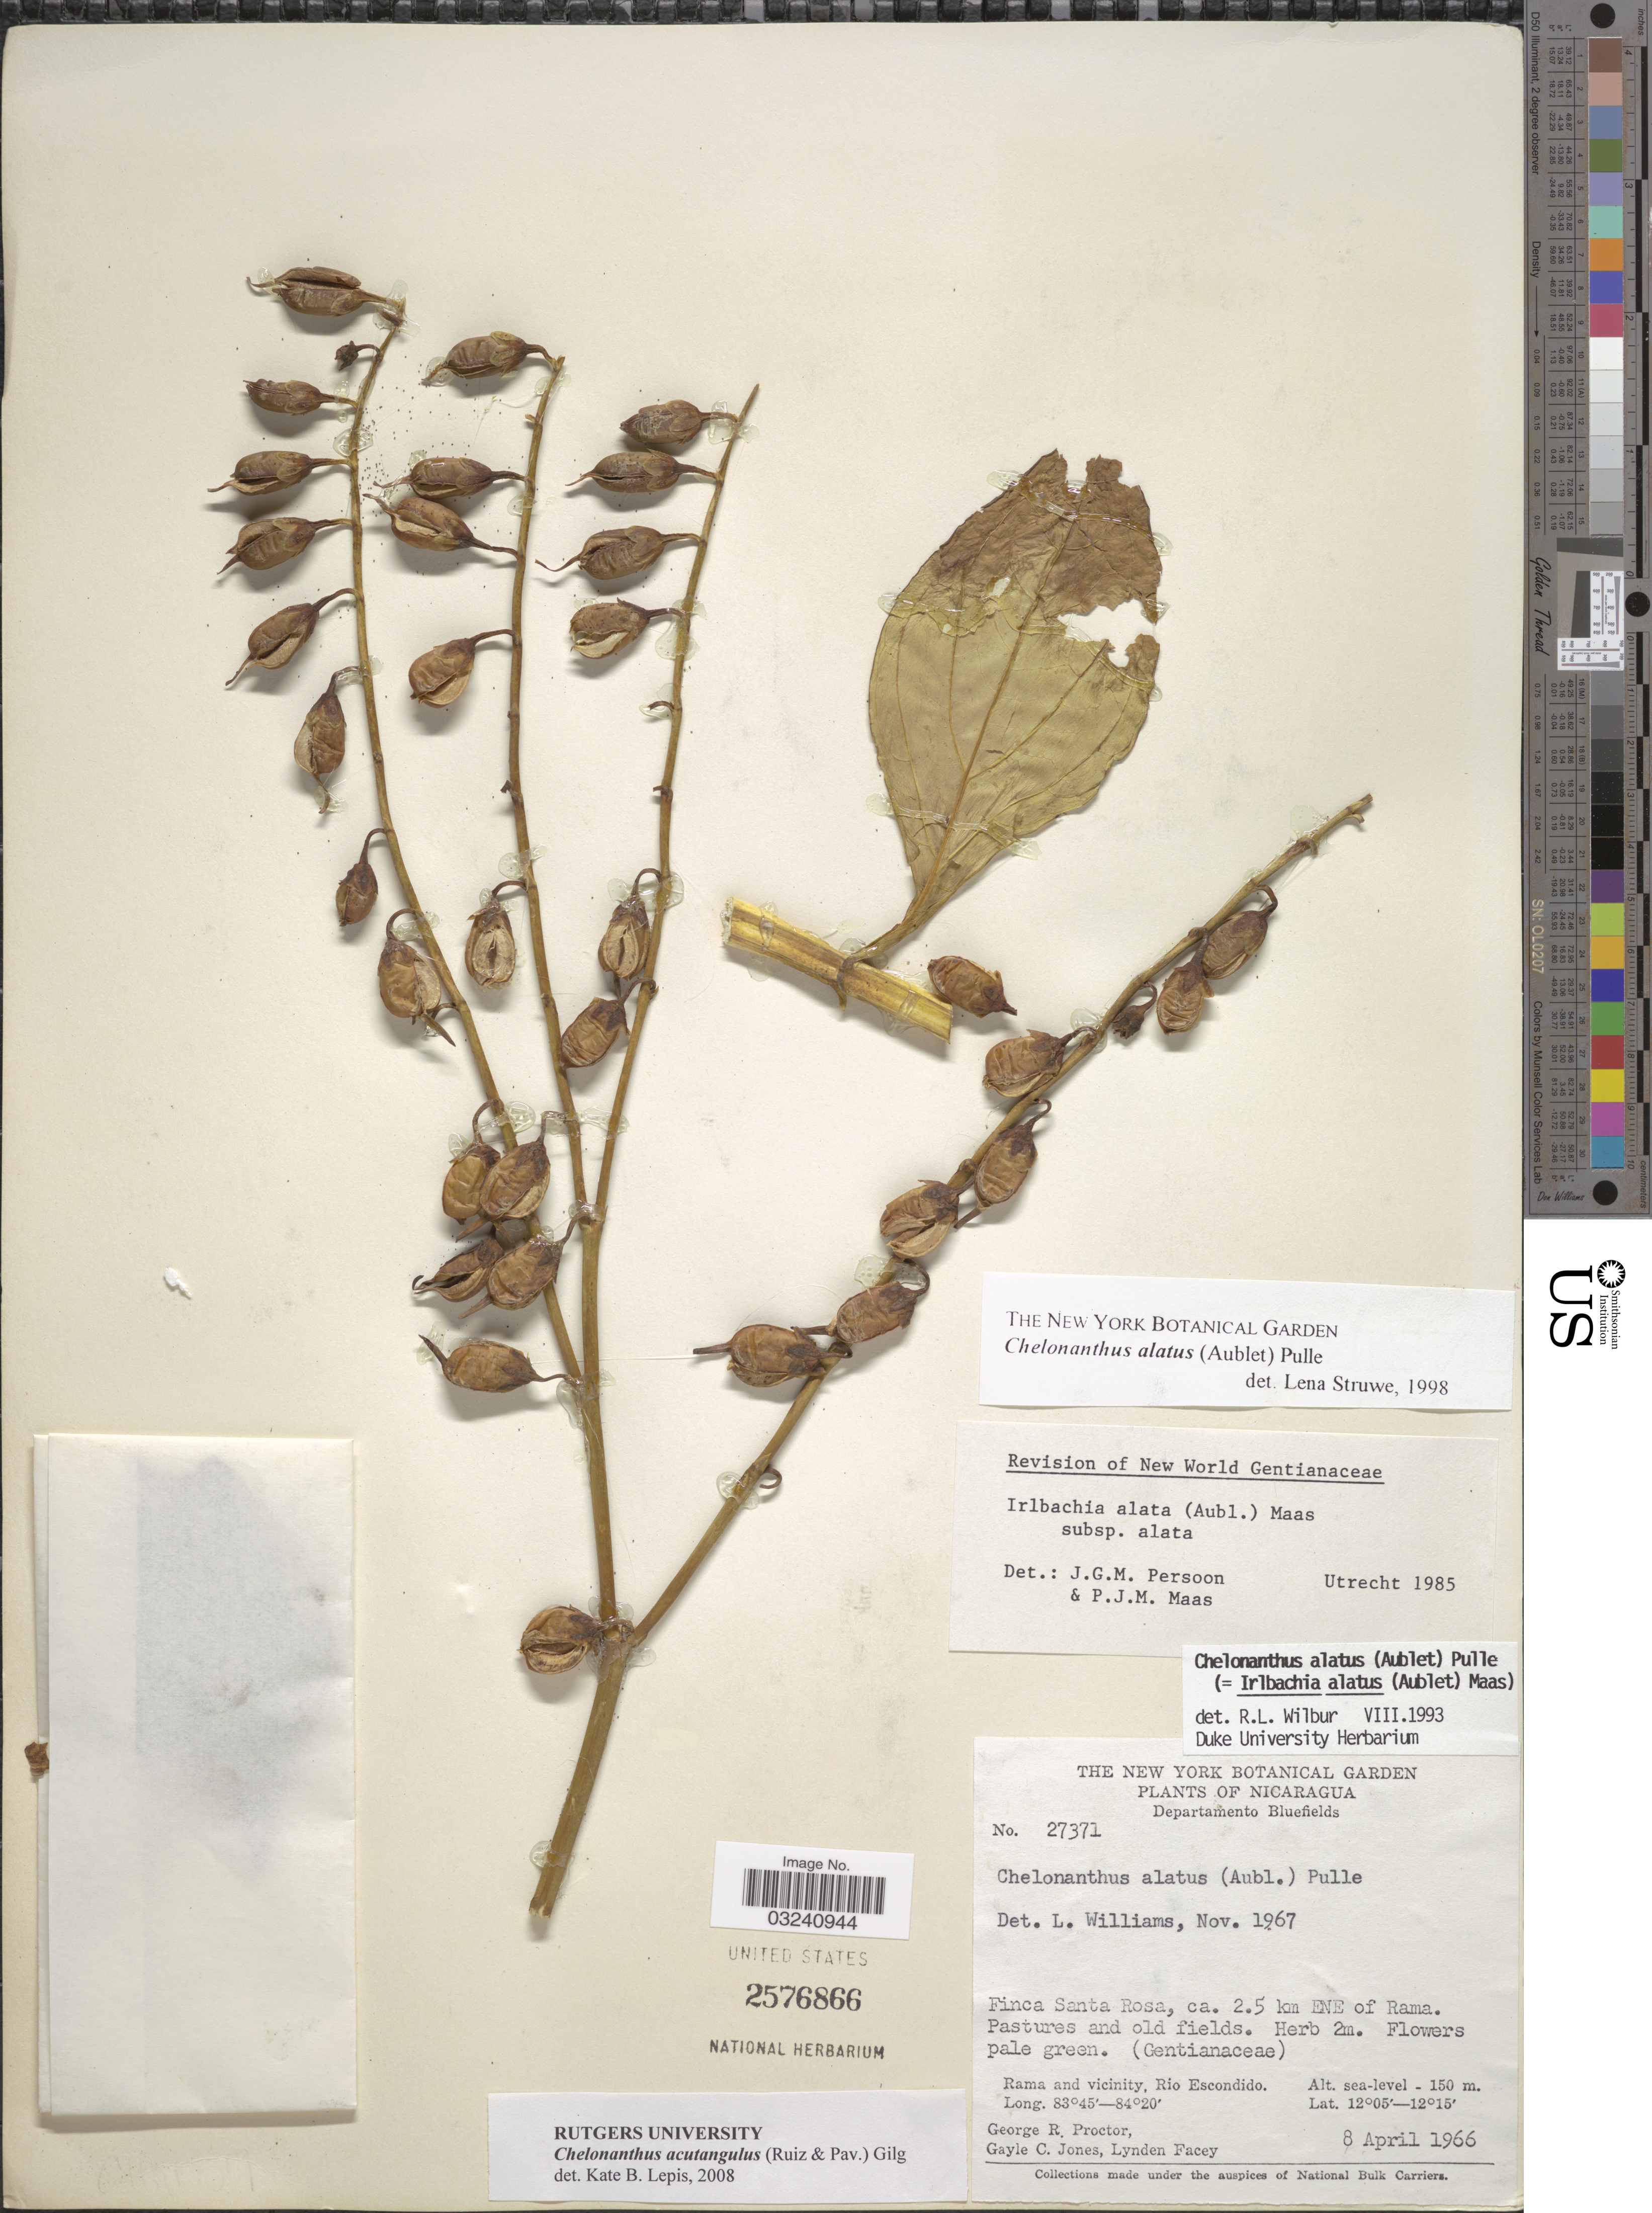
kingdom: Plantae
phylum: Tracheophyta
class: Magnoliopsida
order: Gentianales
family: Gentianaceae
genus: Chelonanthus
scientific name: Chelonanthus acutangulus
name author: (Ruiz & Pav.) Gilg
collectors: G. Proctor, G. C. Jones & L. Facey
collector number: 27371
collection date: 1966-04-08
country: Nicaragua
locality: Departamento Bluefields. Finca Santa Rosa, ca. 2.5 km ENE of Rama. Rama and vicinity, Rio Escondido.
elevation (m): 0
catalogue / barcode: US 2576866